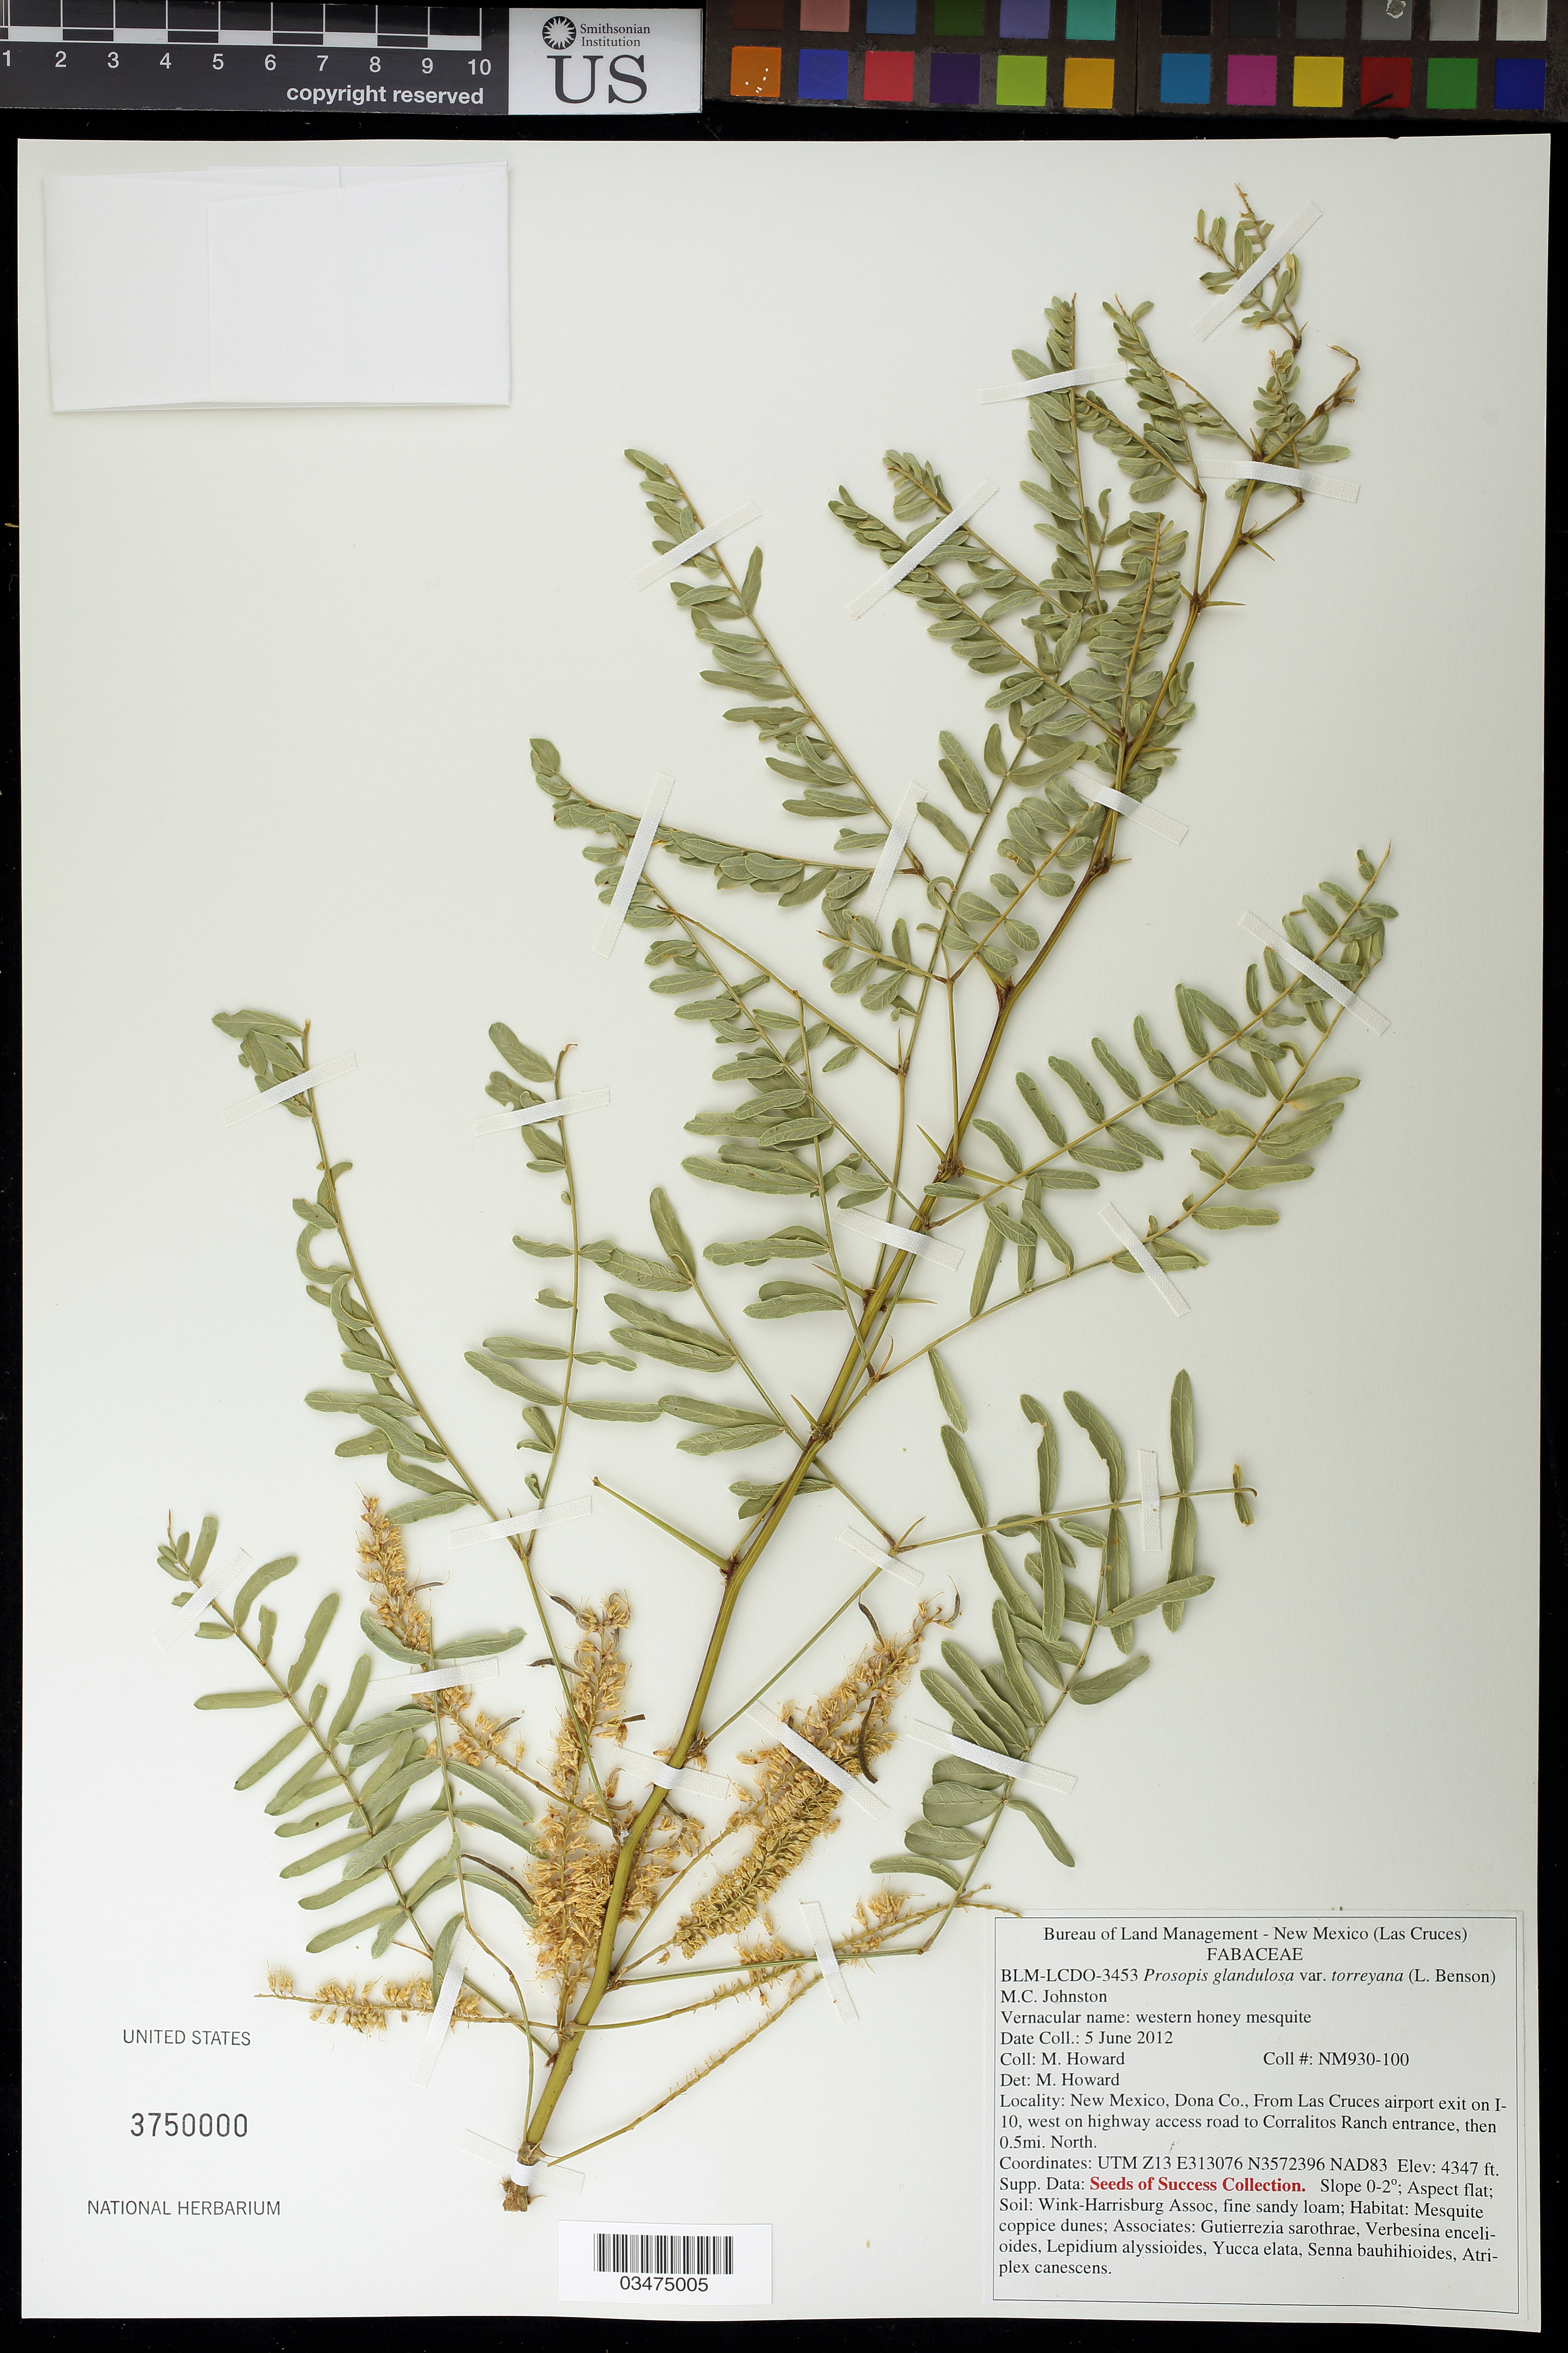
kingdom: Plantae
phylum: Tracheophyta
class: Magnoliopsida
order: Fabales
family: Fabaceae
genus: Prosopis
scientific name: Prosopis glandulosa var. torreyana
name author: (L.D. Benson) M.C. Johnst.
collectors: M. Howard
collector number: NM930-100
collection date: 2012-06-05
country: United States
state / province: New Mexico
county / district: Dona Ana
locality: From Las Cruces airport exit on I-10, W on Hwy access road to Corralitos Ranch entrance, then 0.5 mi. North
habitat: Fine sandy loam. Mesquite coppice dunes.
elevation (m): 1325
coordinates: N3572396, E316076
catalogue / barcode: US 3750000